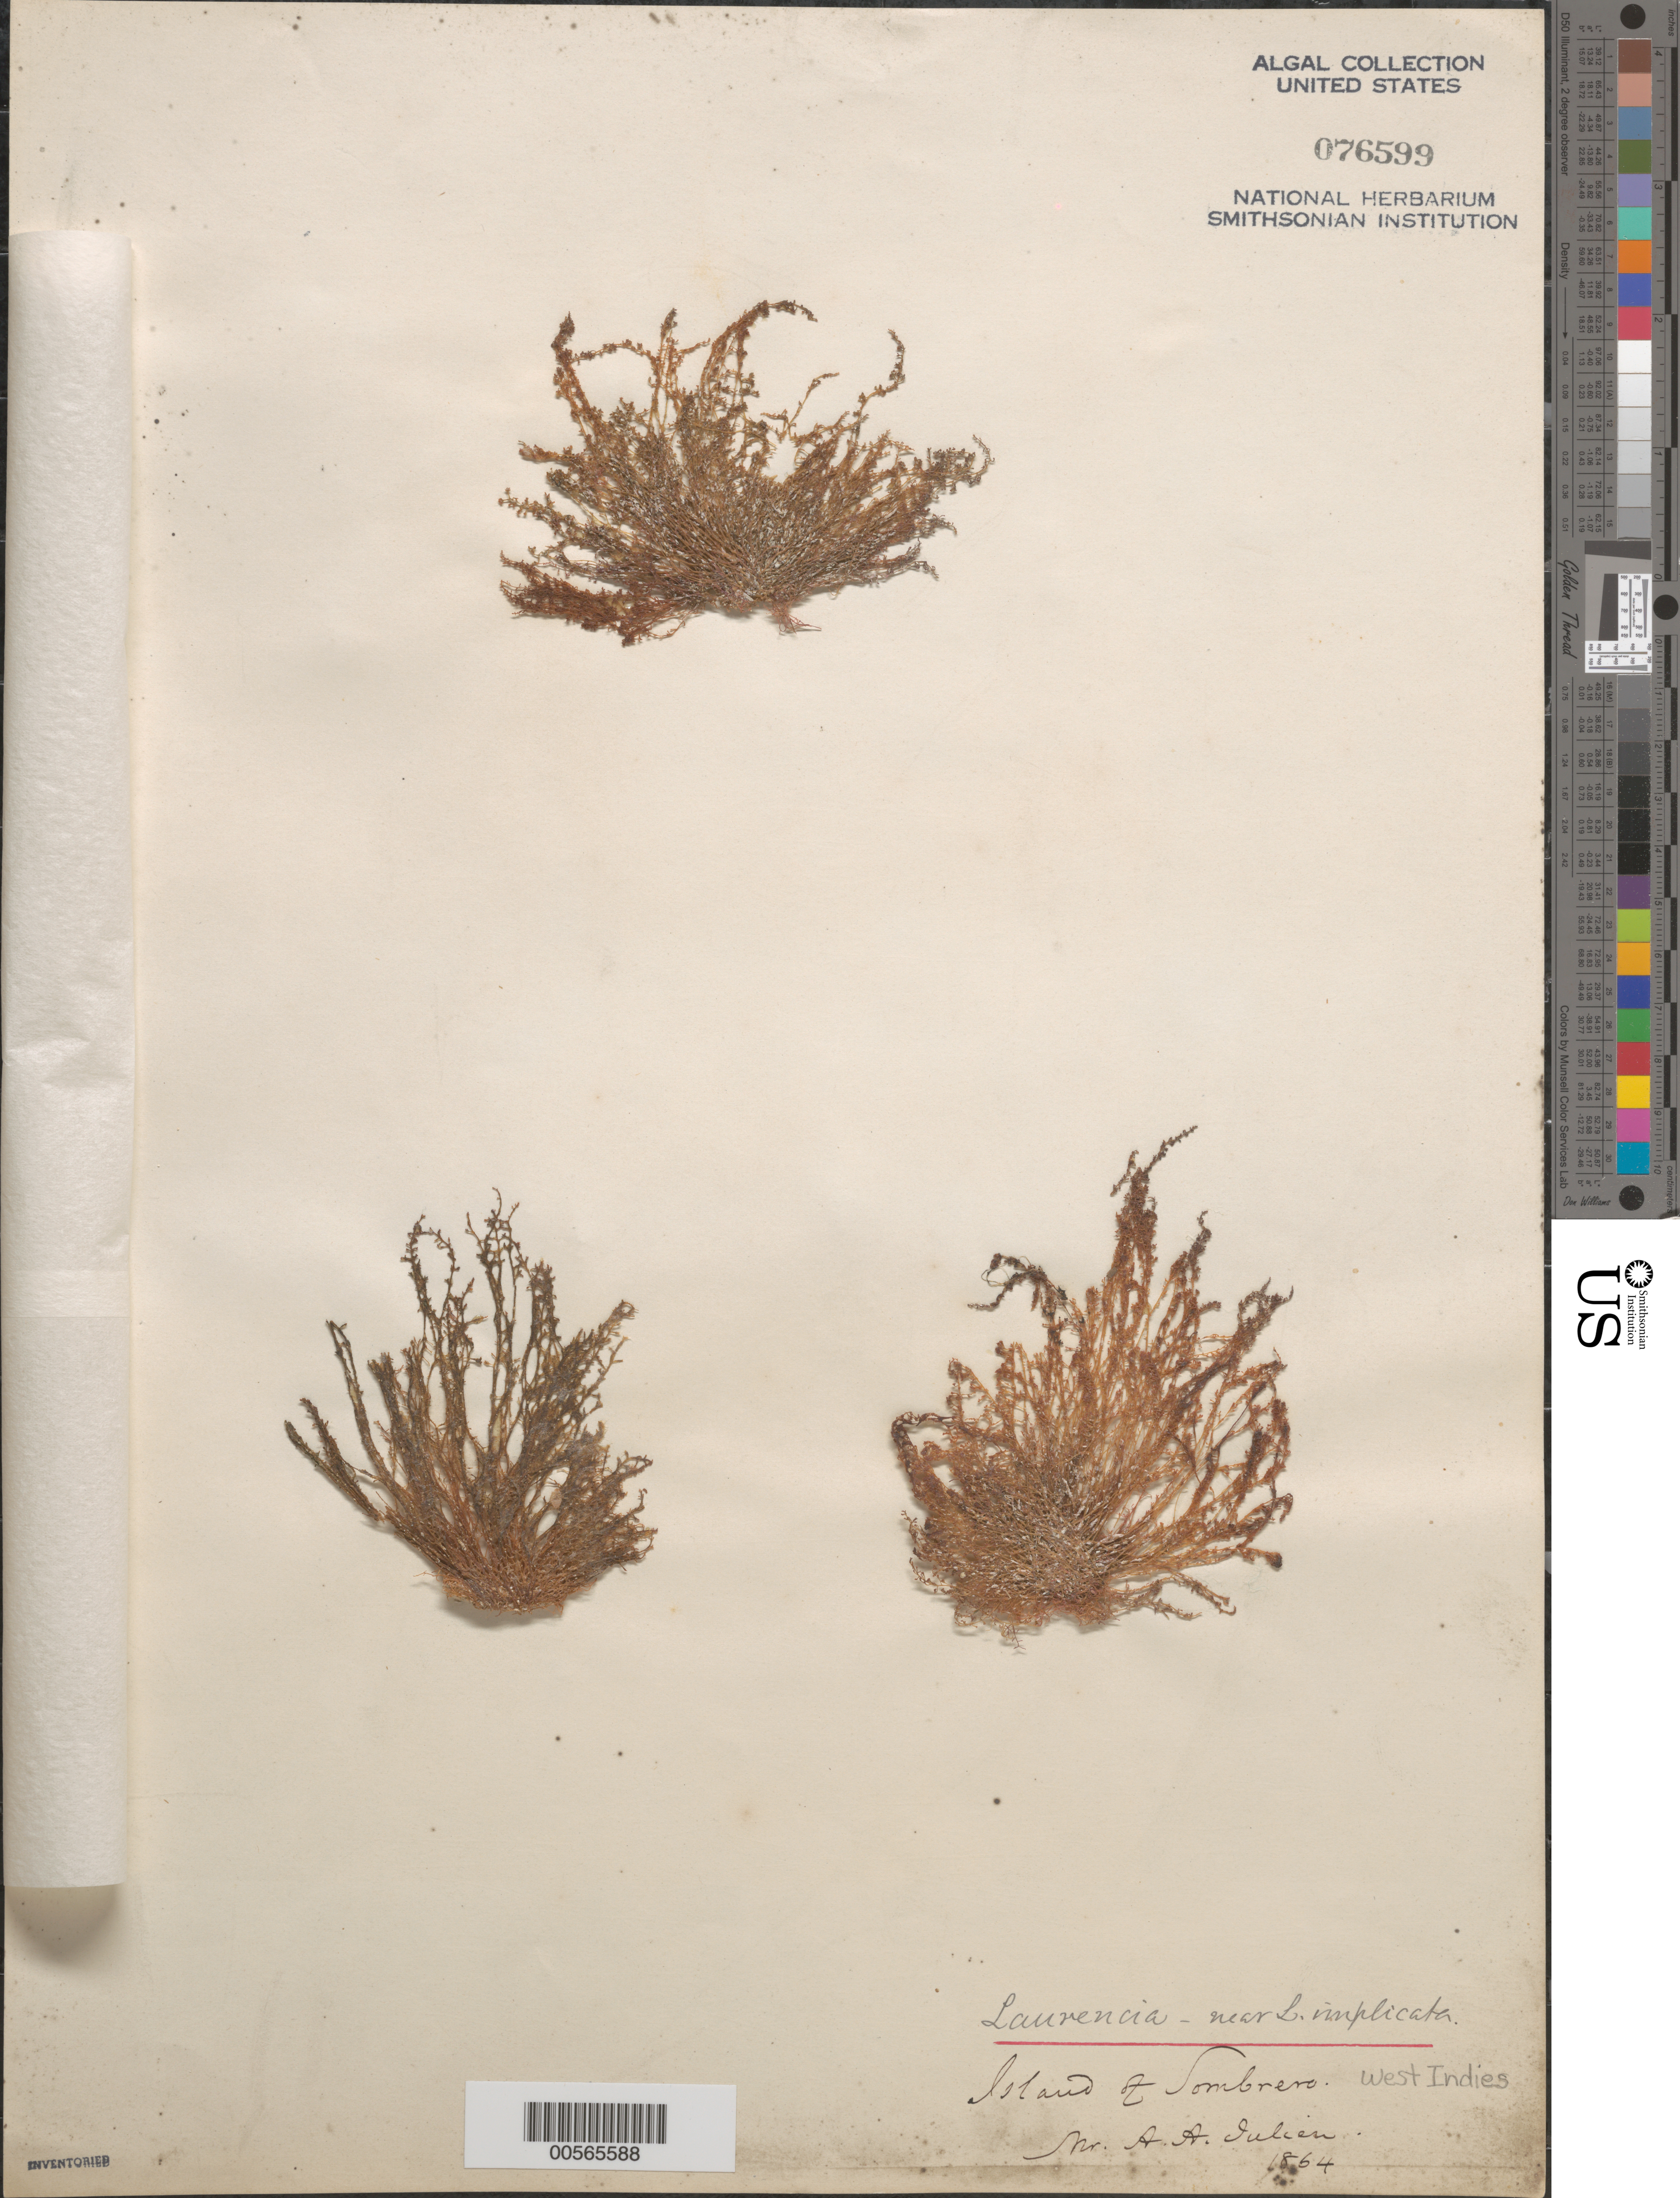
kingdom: Plantae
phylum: Rhodophyta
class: Florideophyceae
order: Ceramiales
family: Rhodomelaceae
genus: Laurencia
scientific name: Laurencia sp.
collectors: A. Julien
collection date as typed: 1864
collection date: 1864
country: St. Christopher-Nevis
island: Sombrero Island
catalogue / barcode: US 76599